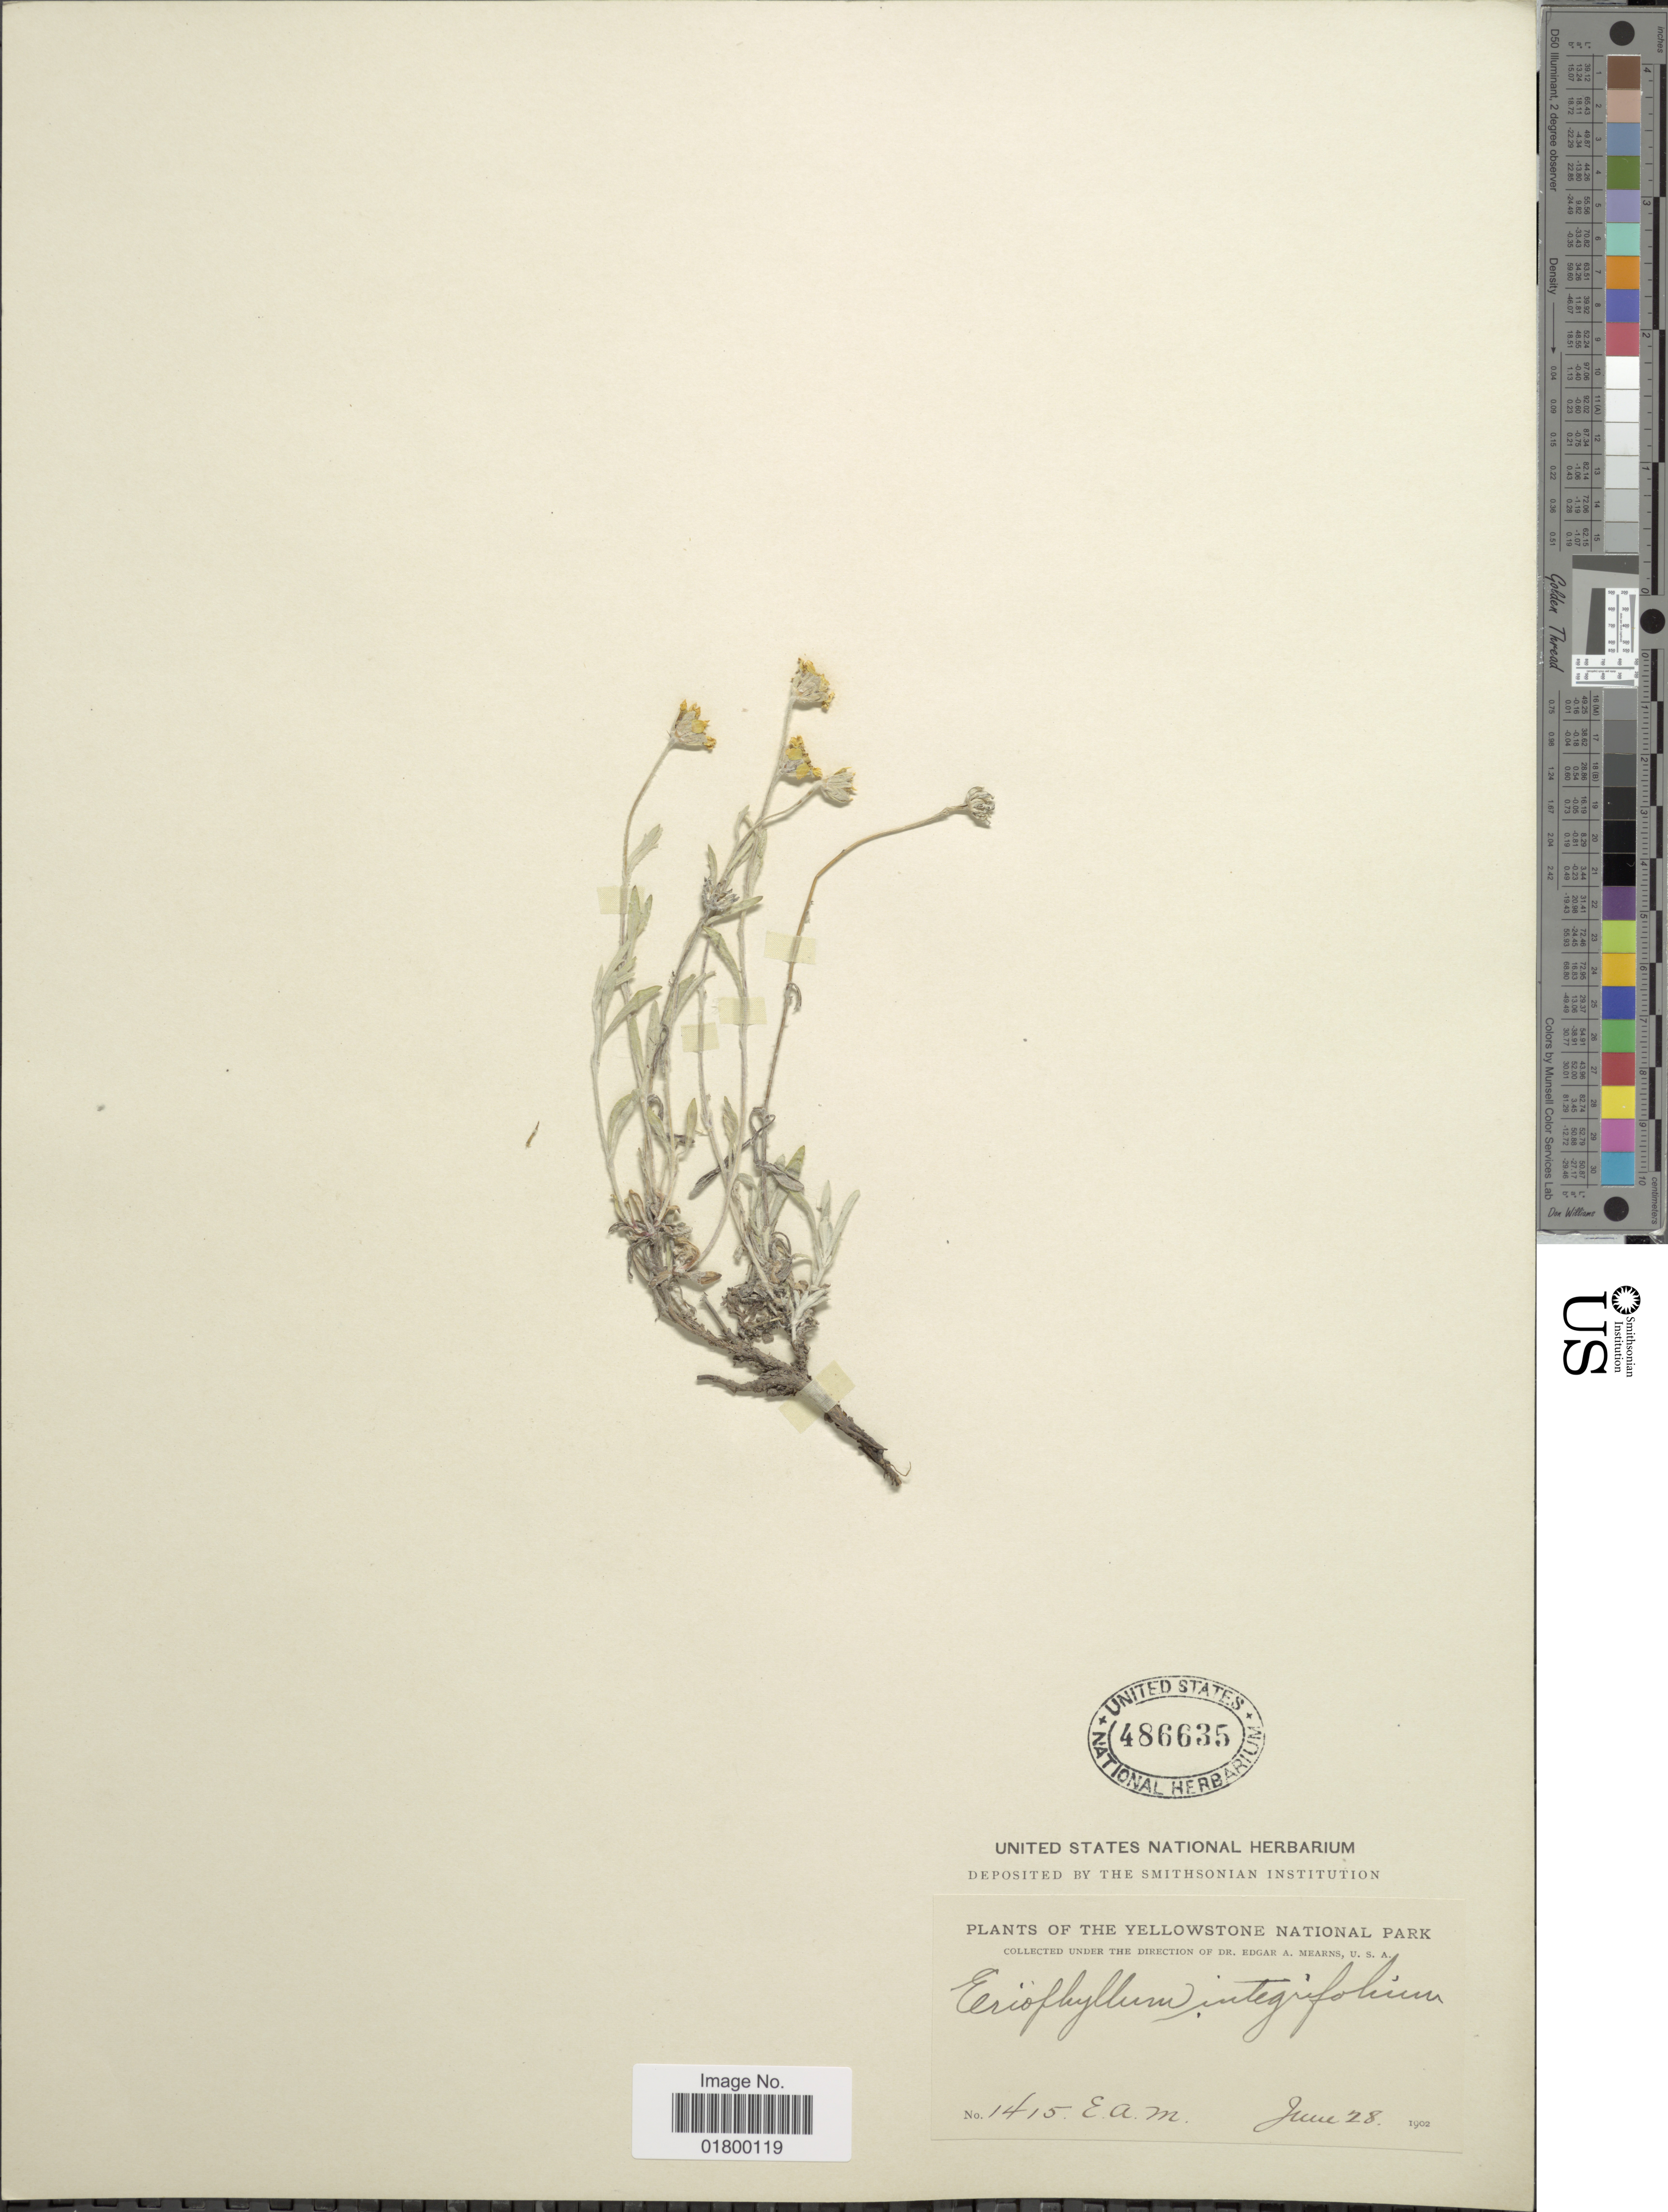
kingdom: Plantae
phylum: Tracheophyta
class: Magnoliopsida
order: Asterales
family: Asteraceae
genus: Eriophyllum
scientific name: Eriophyllum integrifolium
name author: (Hook.) Greene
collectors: E. A. Mearns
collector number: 1415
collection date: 1902-06-28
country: United States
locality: The Yellowstone National Park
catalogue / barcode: US 486635